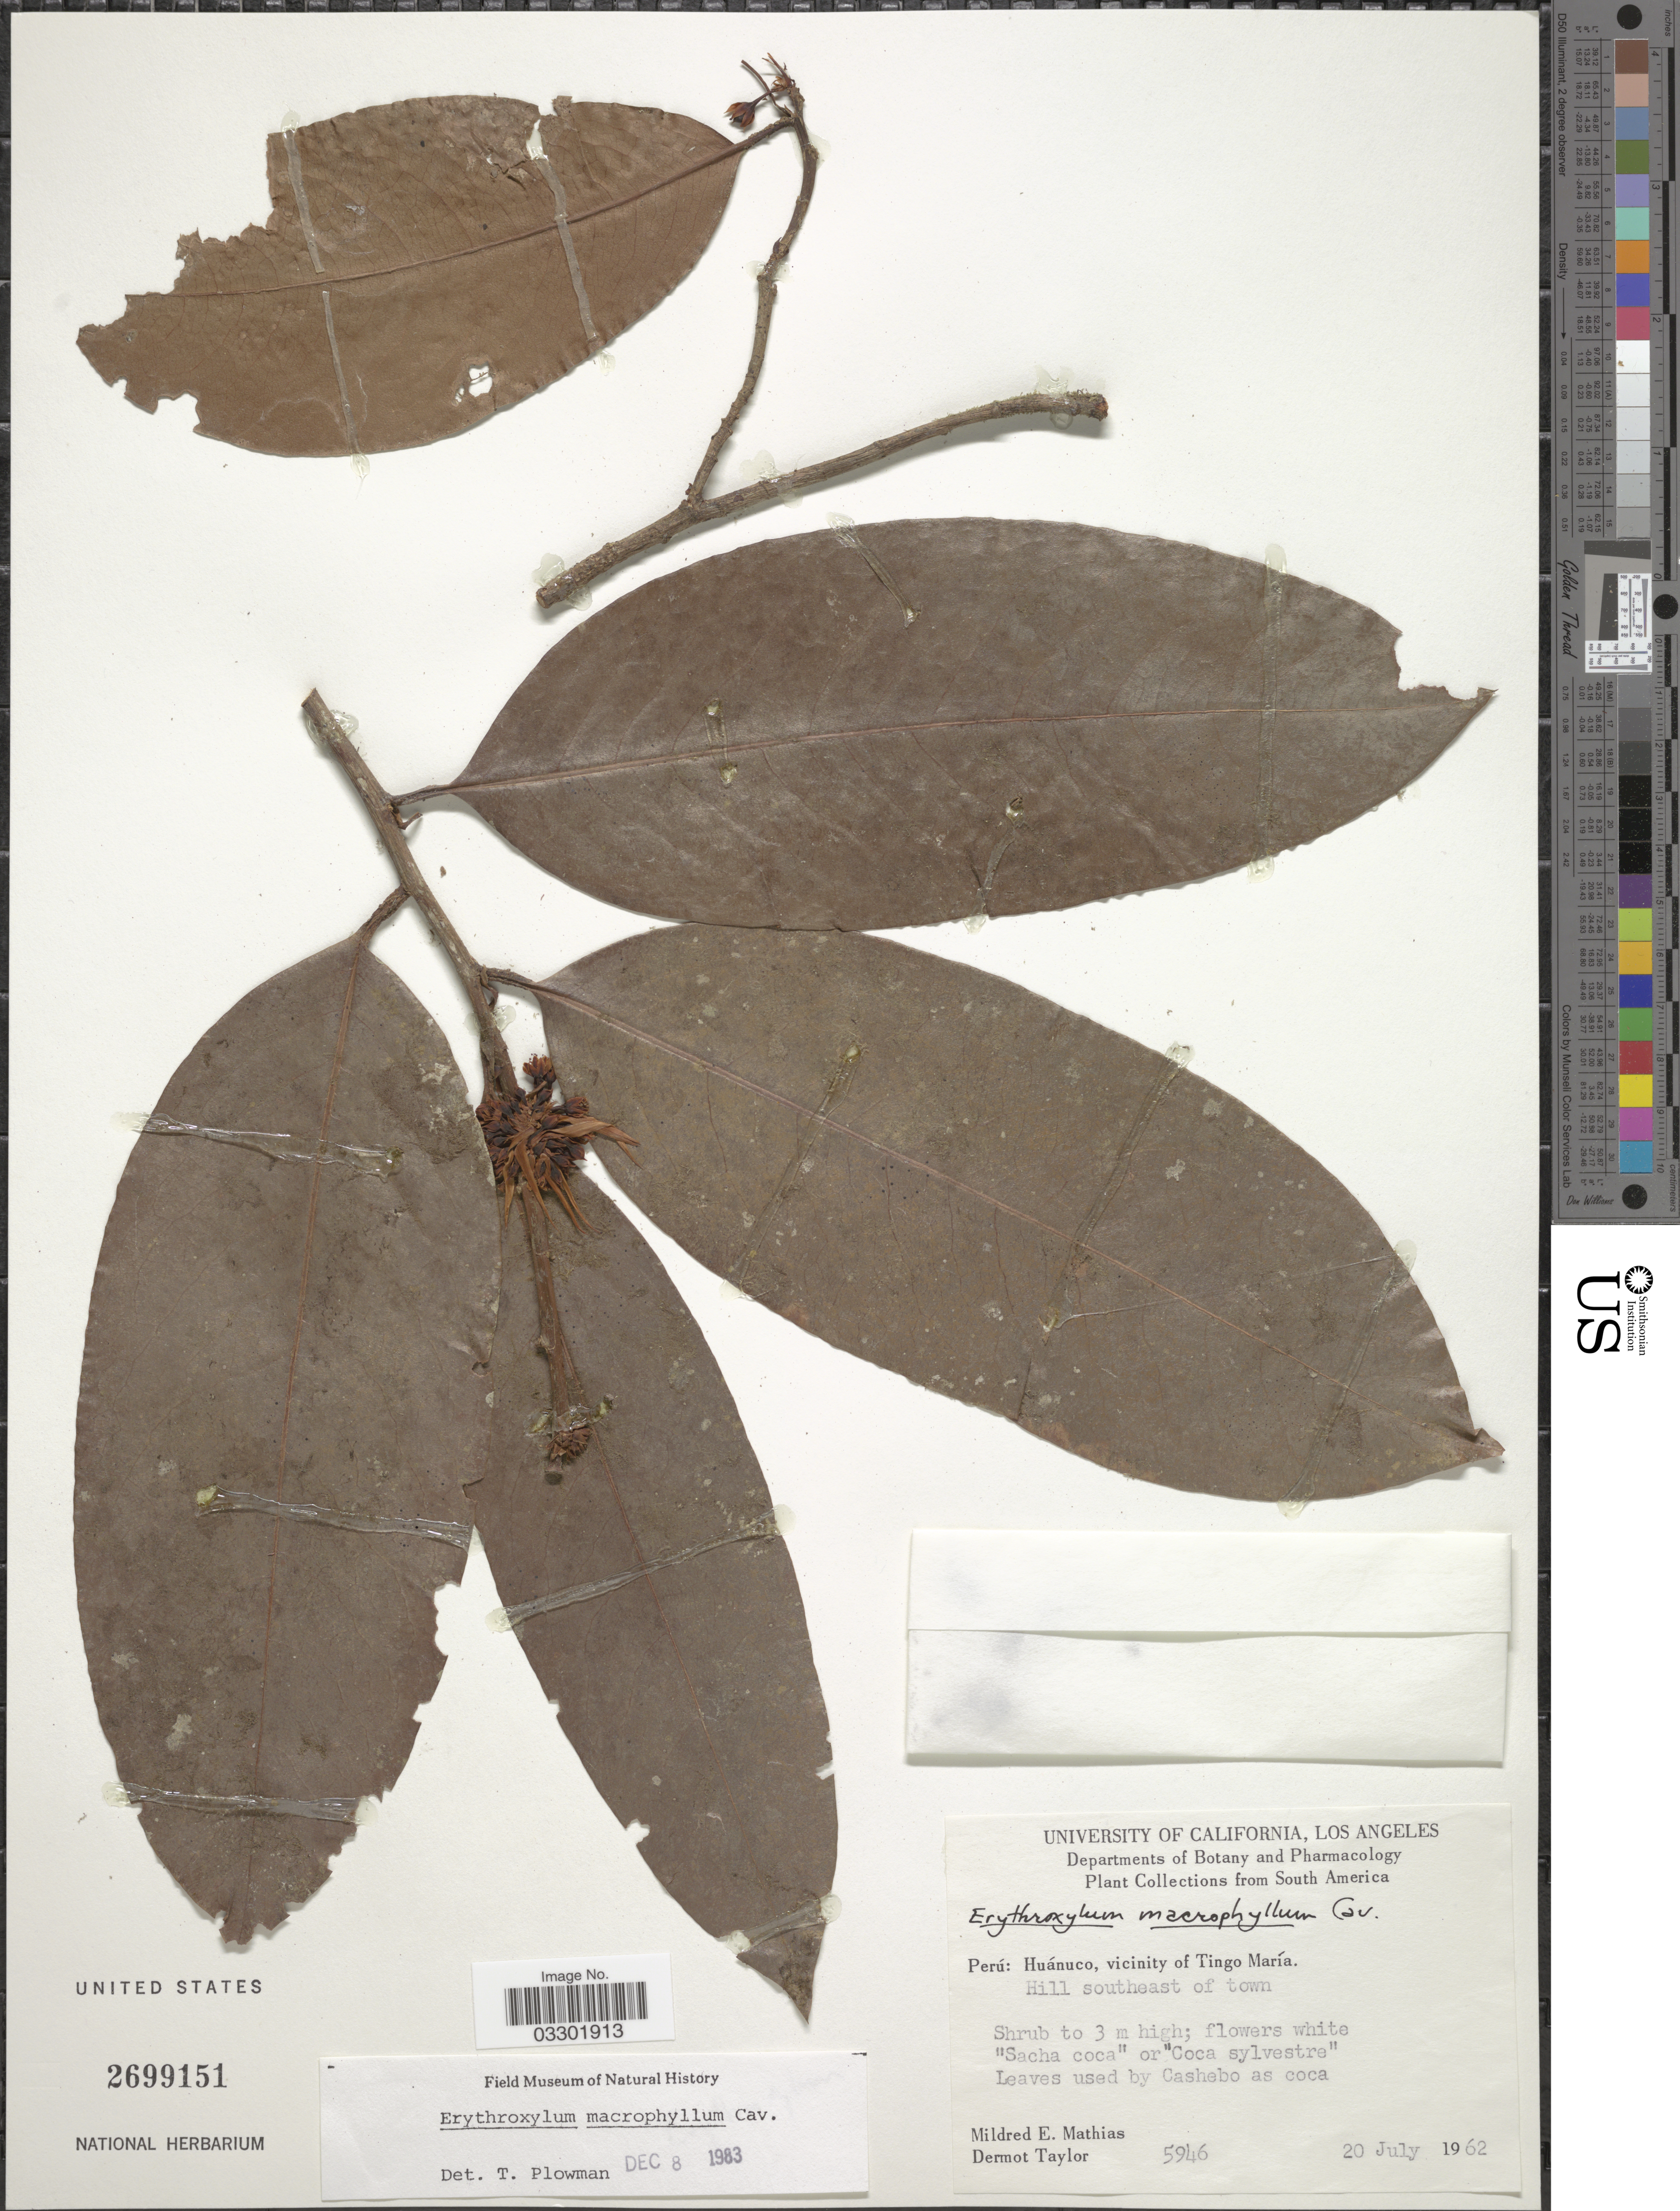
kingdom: Plantae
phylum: Tracheophyta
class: Magnoliopsida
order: Malpighiales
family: Erythroxylaceae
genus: Erythroxylum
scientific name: Erythroxylum macrophyllum var. macrophyllum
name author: Cav.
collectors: M. E. Mathias & D. Taylor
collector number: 5946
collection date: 1962-07-20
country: Peru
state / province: Huánuco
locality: Vicinity of Tingo María. Hill southeast of town.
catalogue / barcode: US 2699151